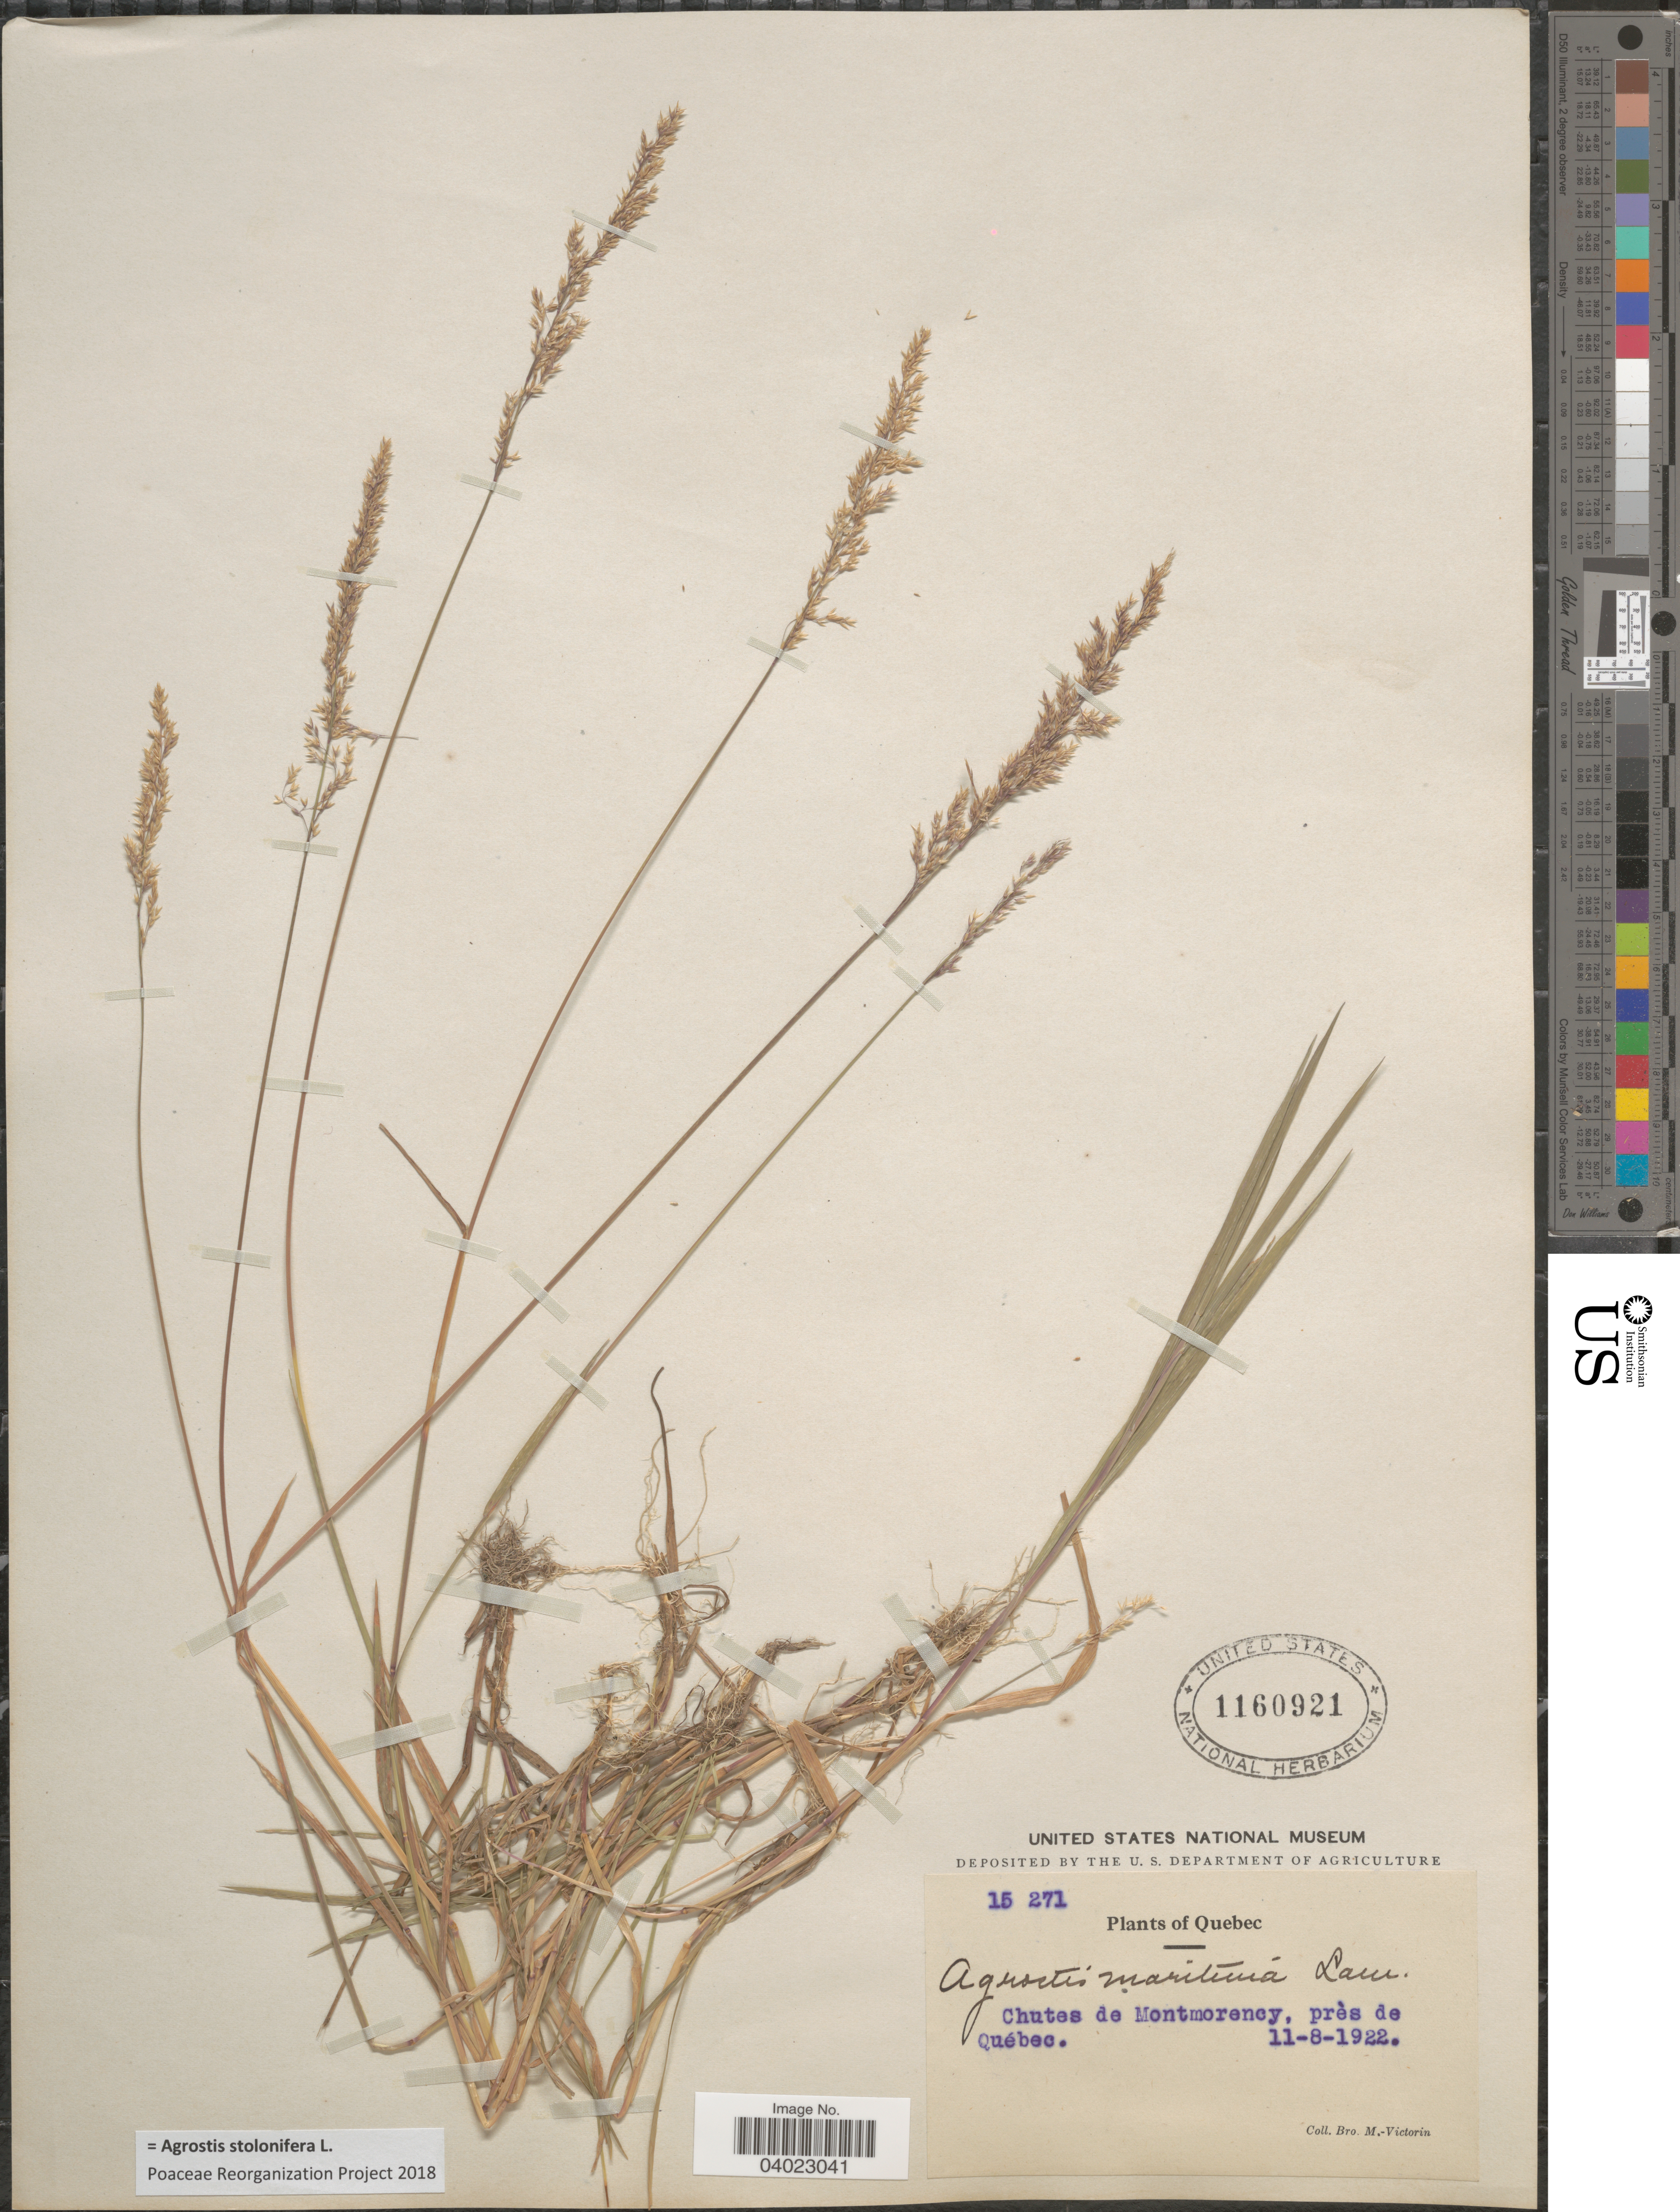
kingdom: Plantae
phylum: Tracheophyta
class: Liliopsida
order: Poales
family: Poaceae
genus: Agrostis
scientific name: Agrostis stolonifera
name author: L.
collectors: Fr. Marie-Victorin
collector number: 15271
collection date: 1922-08-11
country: Canada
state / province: Quebec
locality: Chutes de Montmorency, près de Québec.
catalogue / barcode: US 1160921